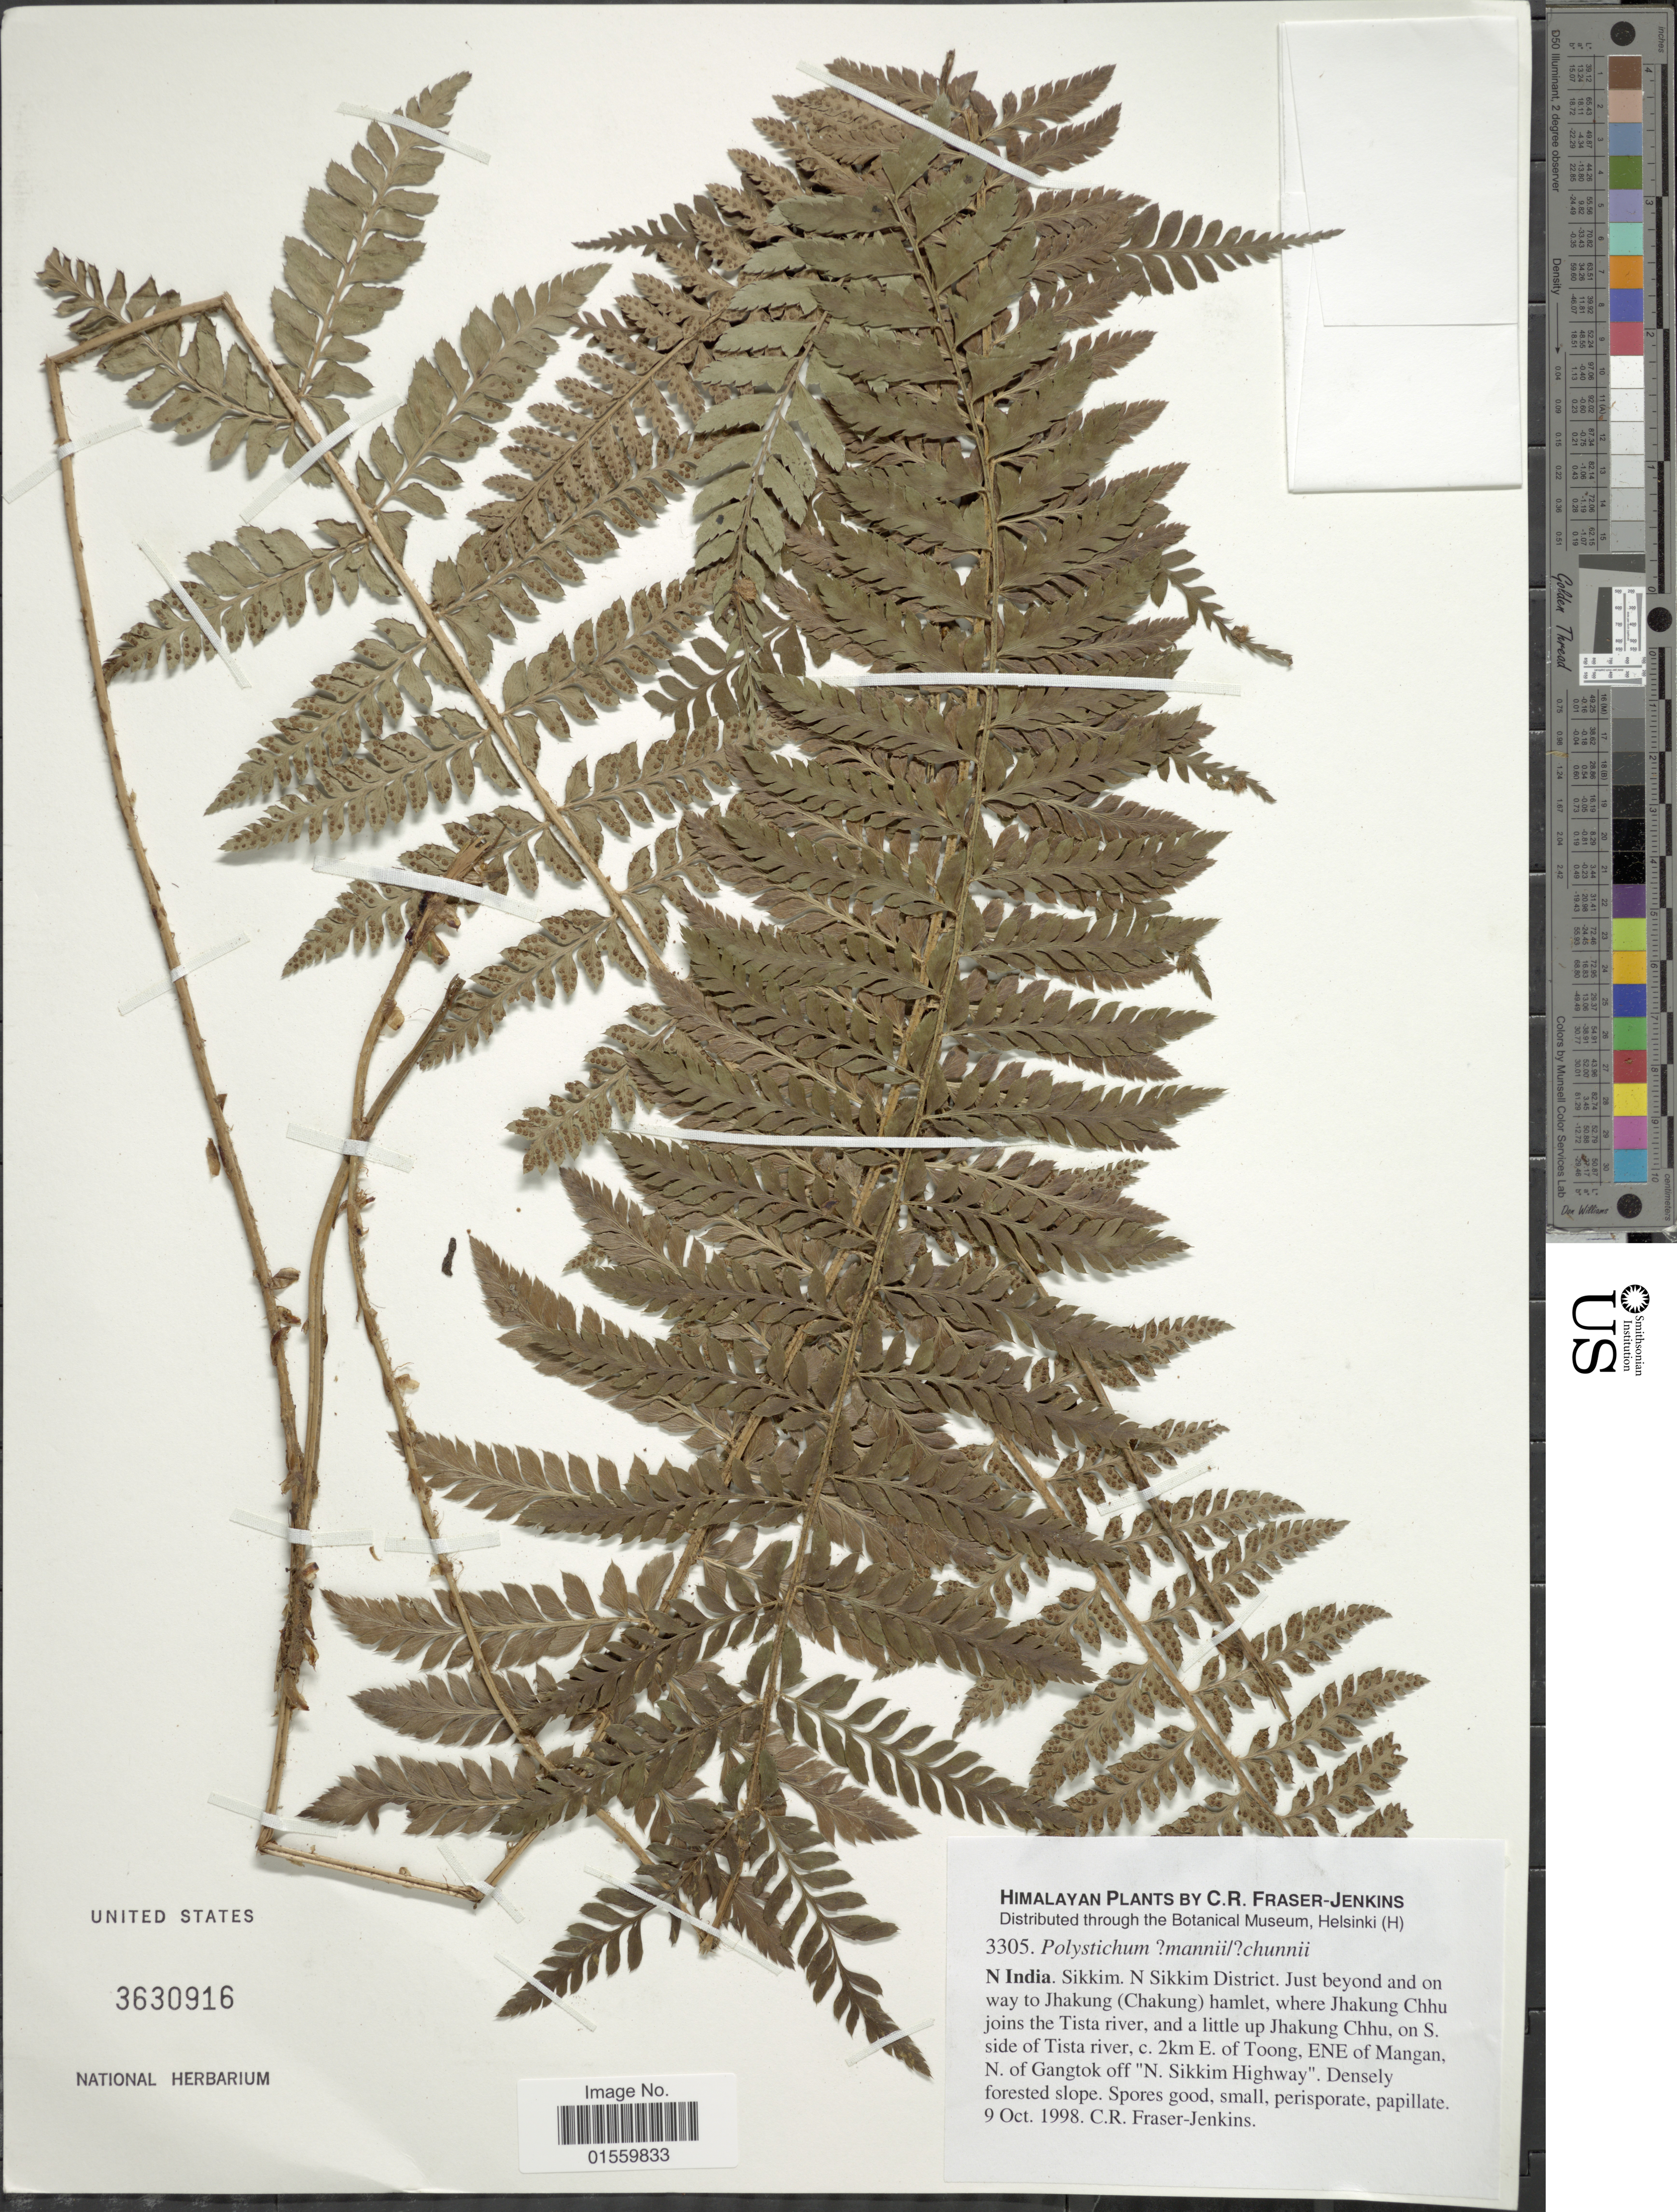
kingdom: Plantae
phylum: Tracheophyta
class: Polypodiopsida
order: Polypodiales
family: Dryopteridaceae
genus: Polystichum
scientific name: Polystichum sp.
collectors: C. R. Fraser-Jenkins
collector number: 3305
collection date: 1998-10-09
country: India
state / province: Sikkim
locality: N India, Sikkim, N Sikkim District, just beyond and on way to Jhakung (Chakung) hamlet, where Jhakung Chhu joins the Tista river, and a little up Jhakung Chhu, on S. side of Tista river, c. 2 km E. of Toong, ENE of Mangan, N. of Gangtok off N. Sikkim Highway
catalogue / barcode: US 3630916